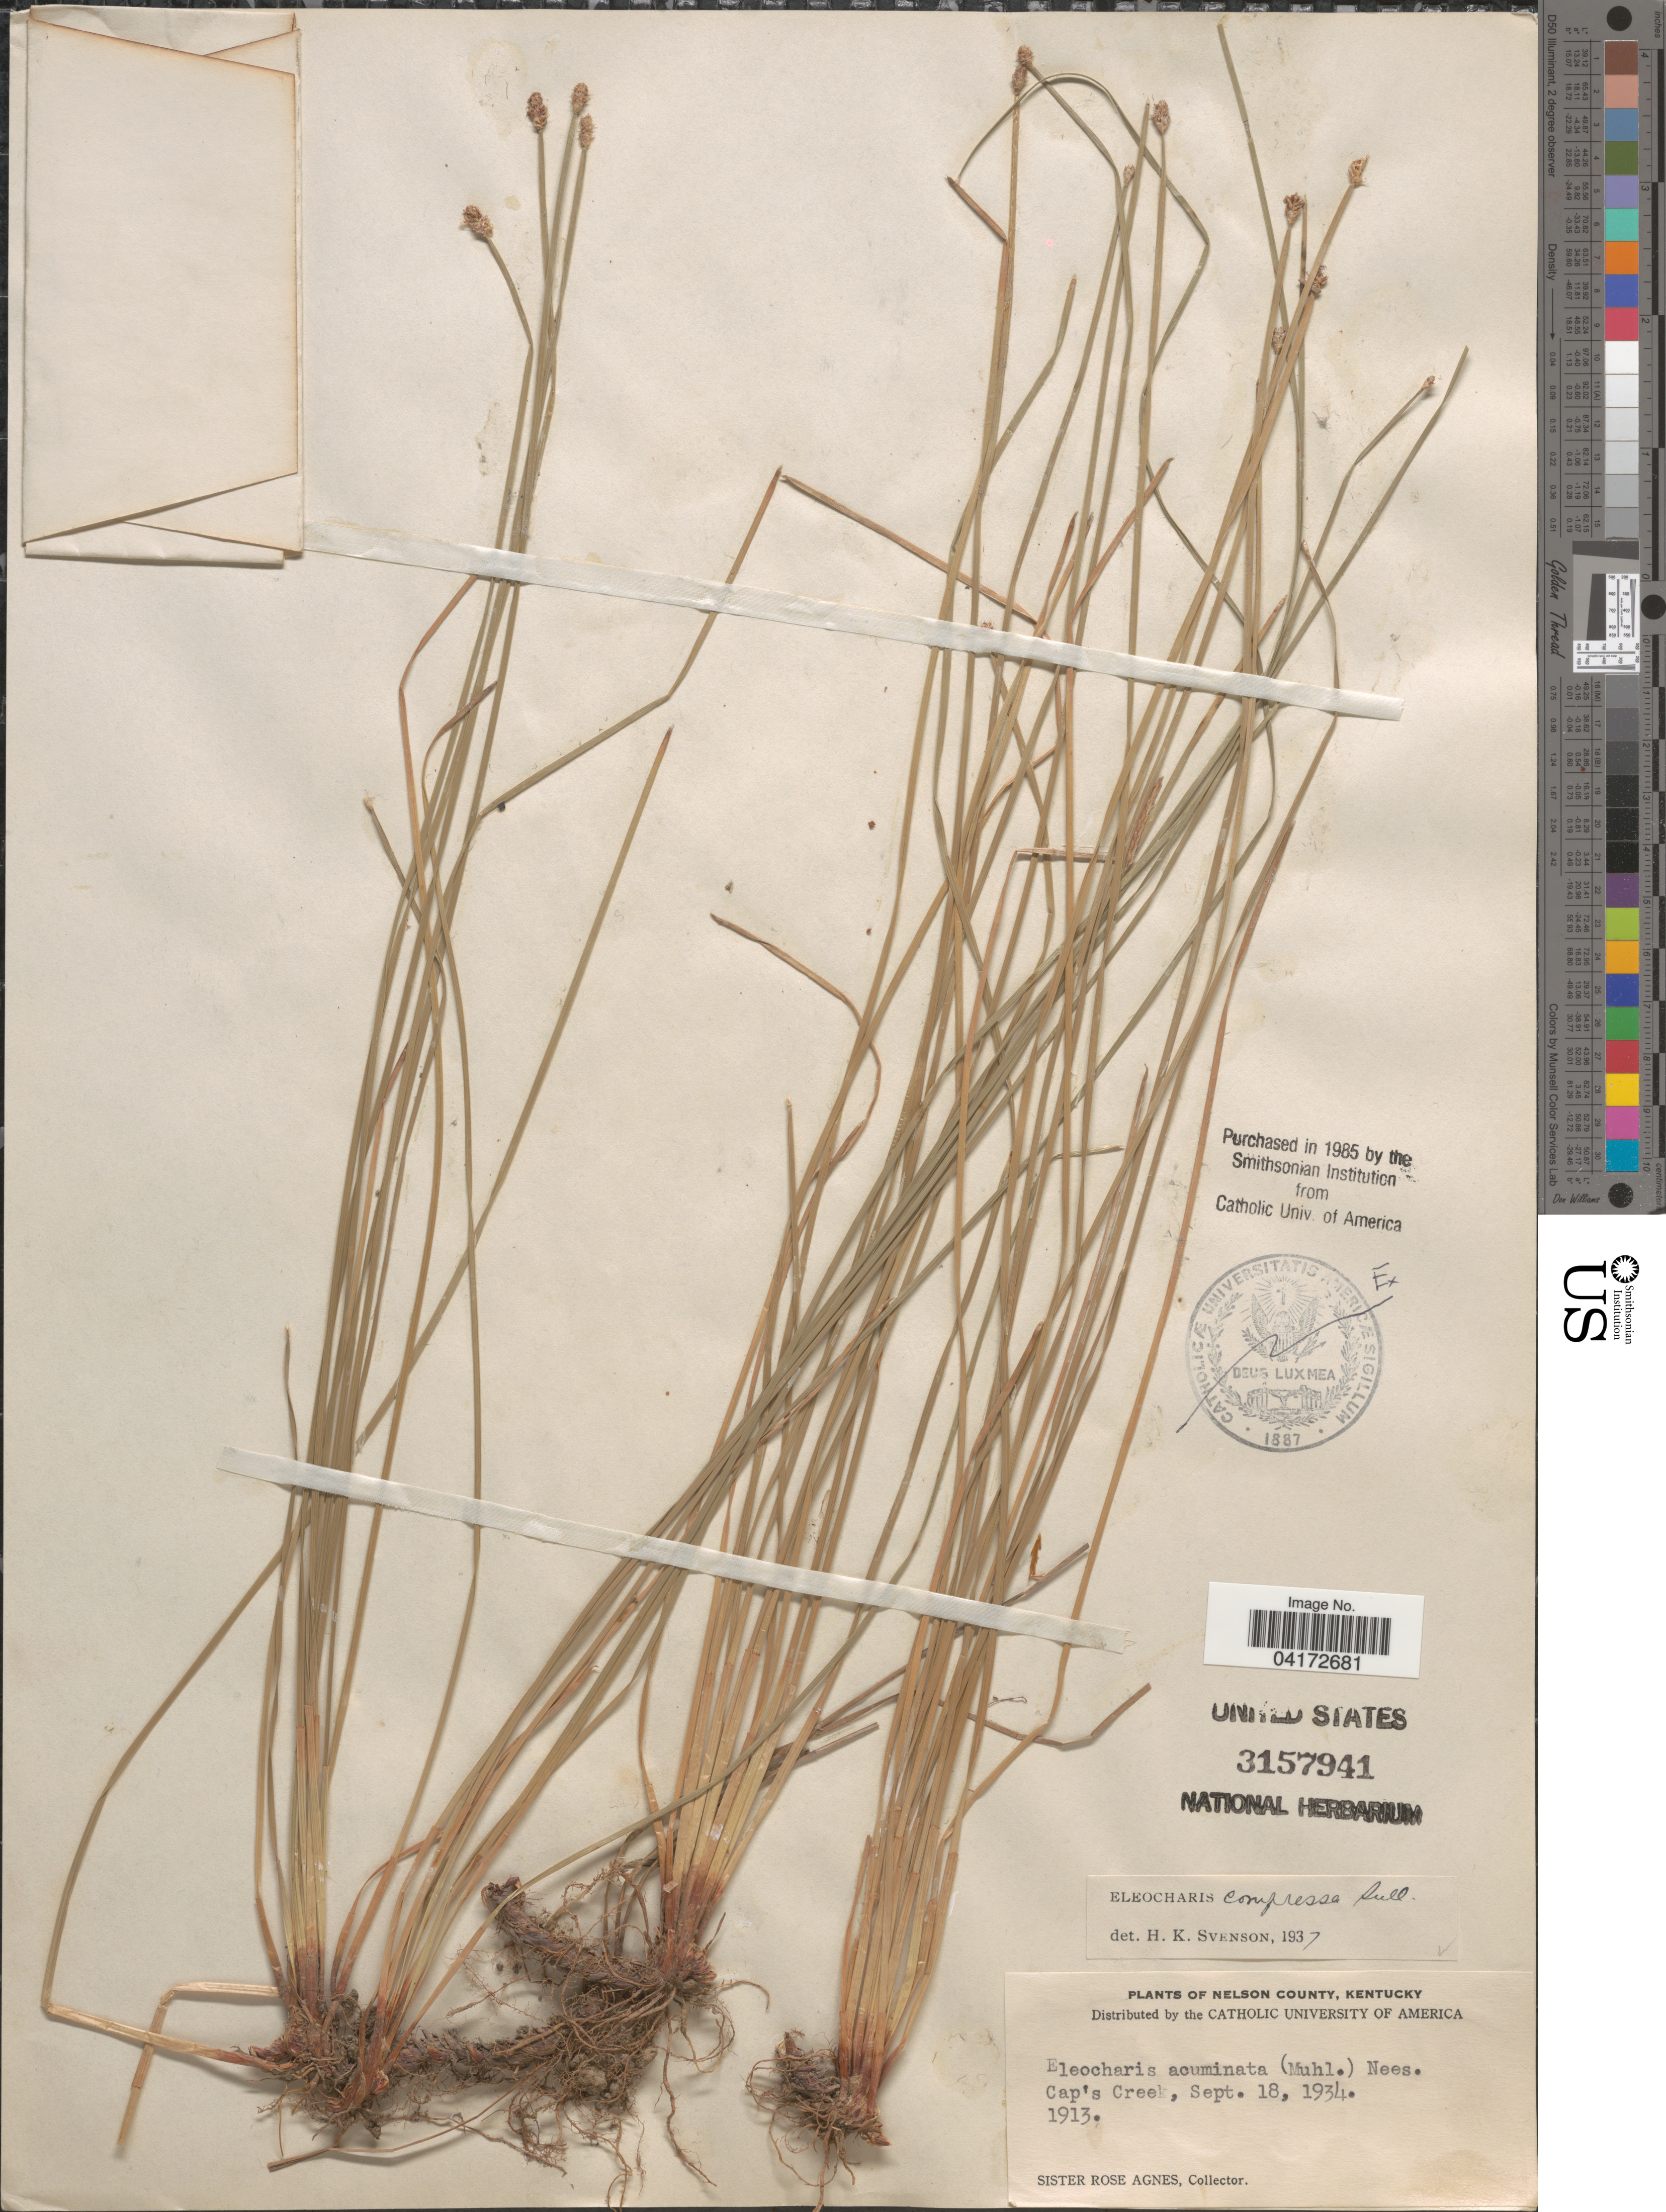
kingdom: Plantae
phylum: Tracheophyta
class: Liliopsida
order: Poales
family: Cyperaceae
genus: Eleocharis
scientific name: Eleocharis compressa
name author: Sull.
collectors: Sister Rose Agnes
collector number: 1913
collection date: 1934-09-18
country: United States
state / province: Kentucky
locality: Nelson County. Cap's Creek.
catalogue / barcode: US 3157941